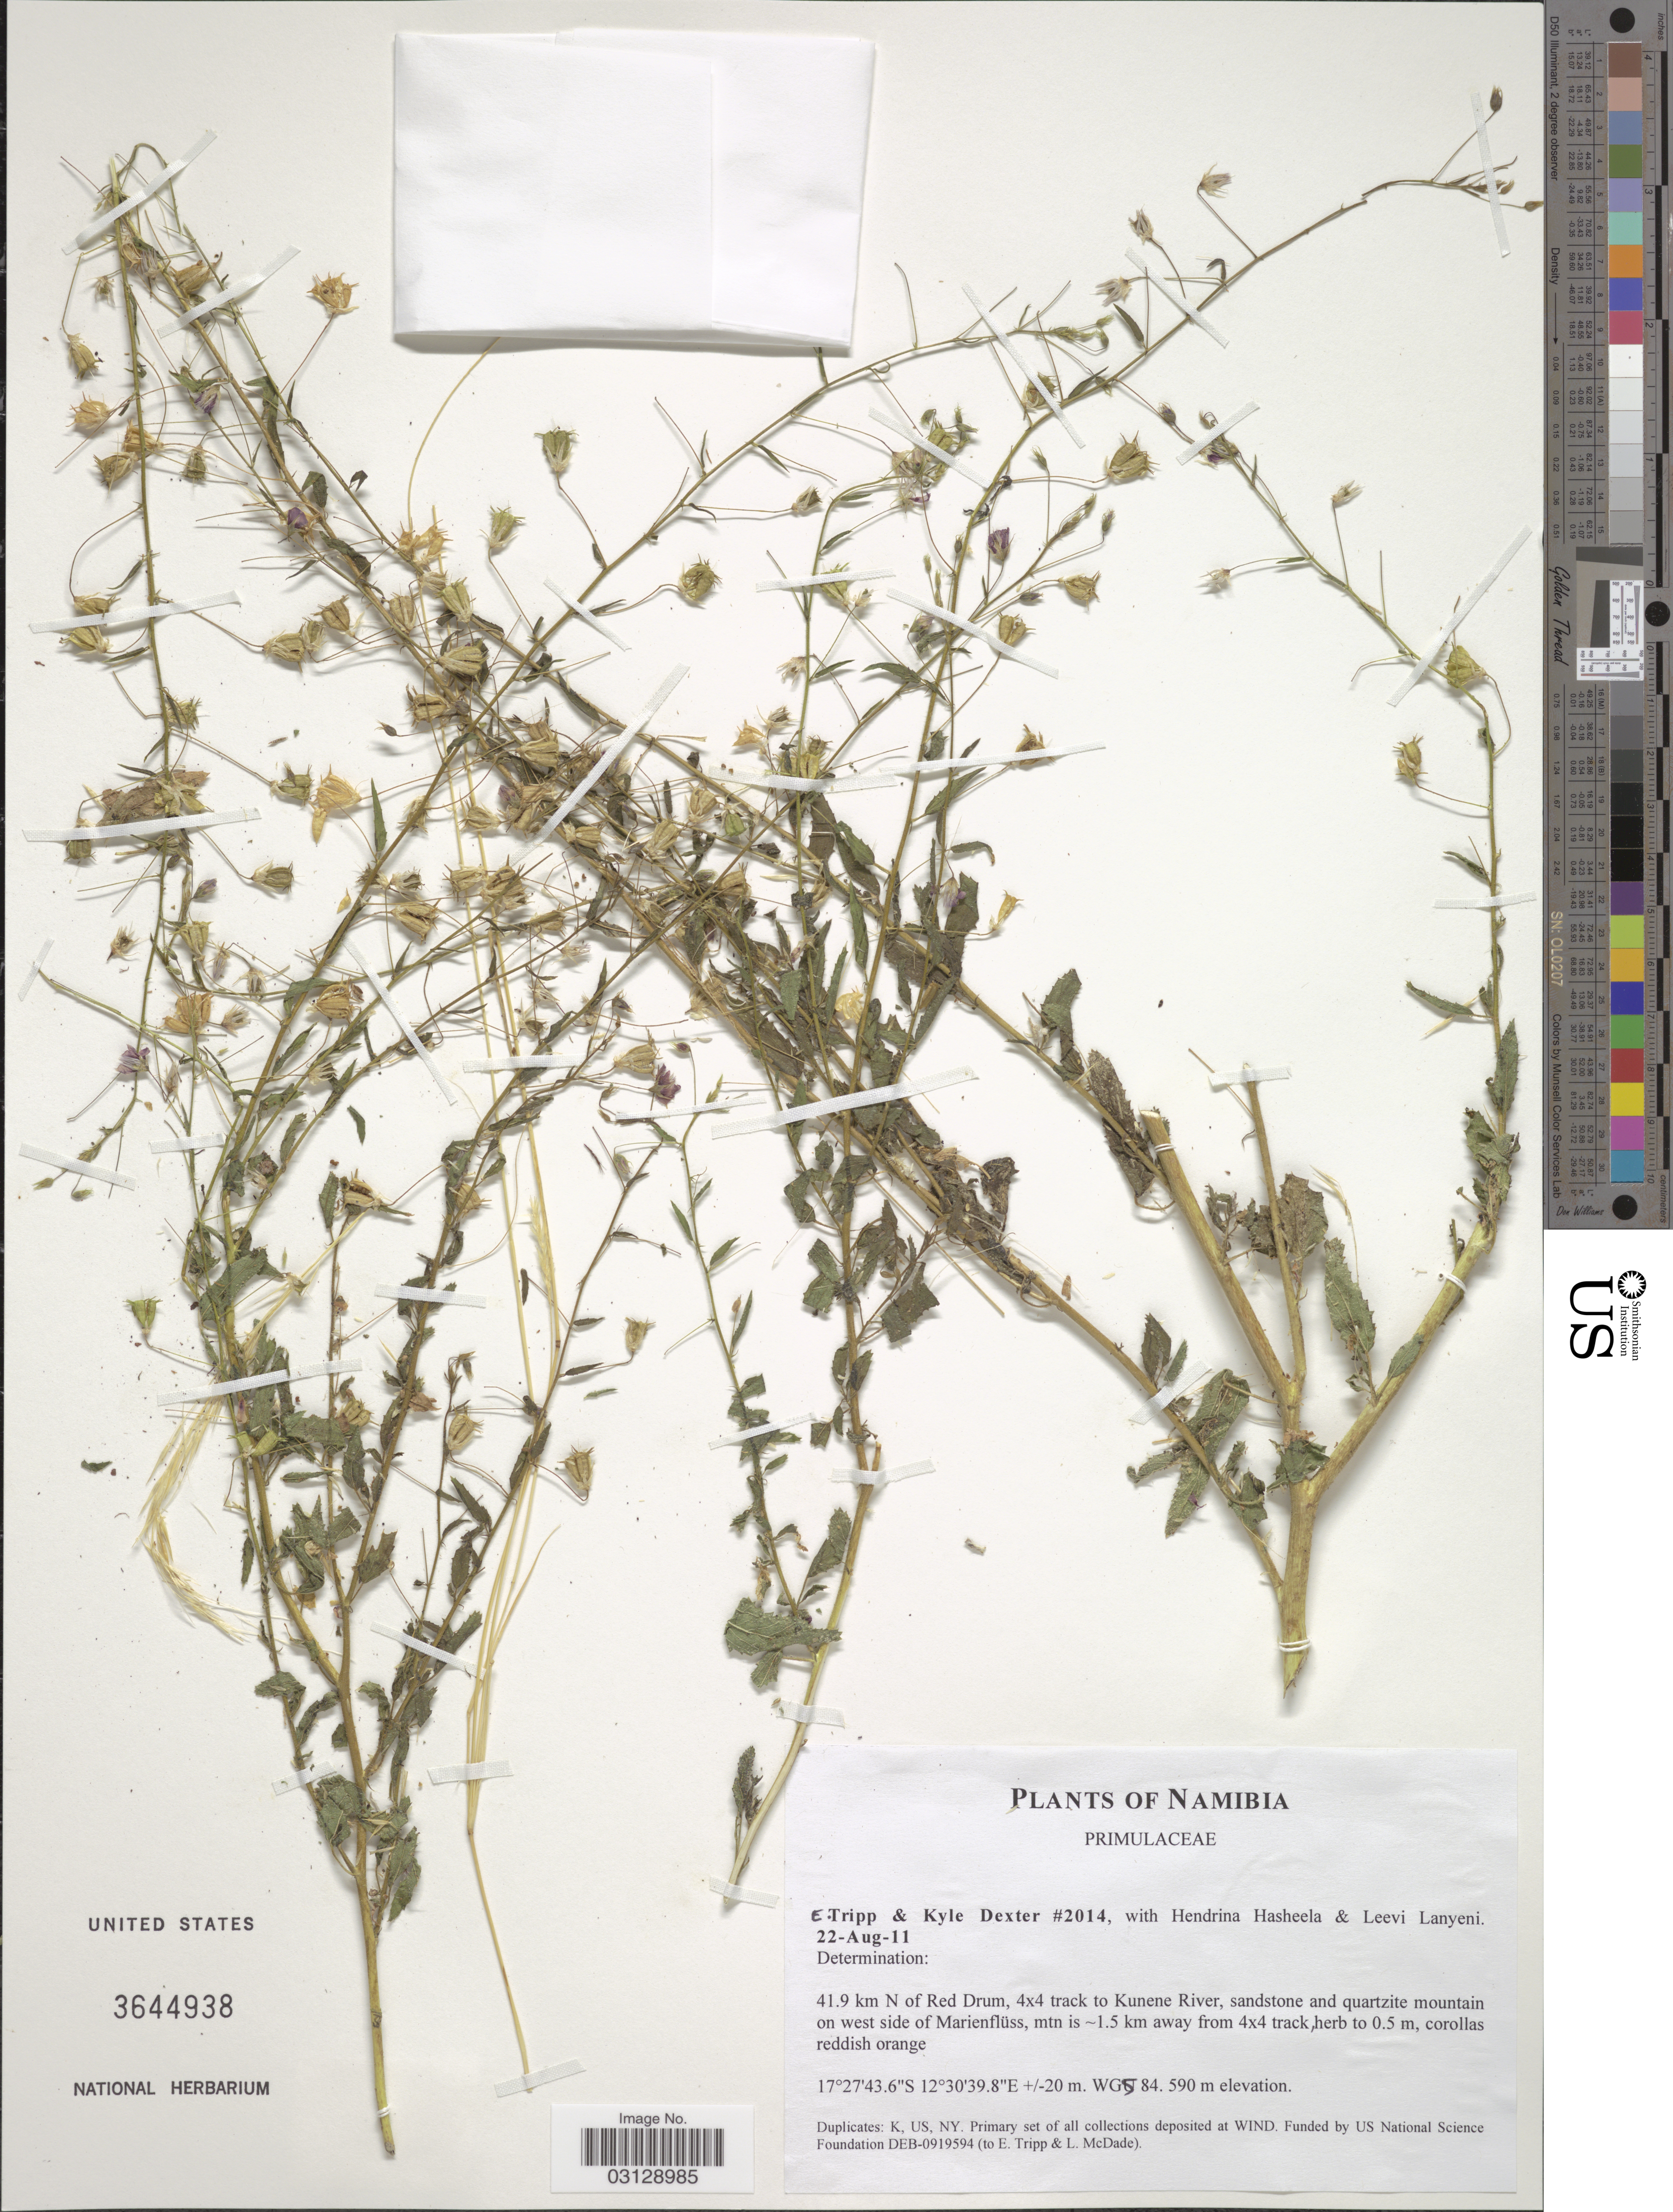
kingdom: Plantae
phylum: Tracheophyta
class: Magnoliopsida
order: Ericales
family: Primulaceae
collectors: E. Tripp, K. Dexter, H. Hasheela & L. Lanyeni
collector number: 2014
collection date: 1911-08-22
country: Namibia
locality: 41.9 km N of Red Drum, 4x4 track to Kunene River, sandstone and quartzite mountain on west side of Marienflüss, mtn. is ~1.5 km away from 4x4 track. WGS 84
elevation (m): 590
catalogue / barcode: US 3644938